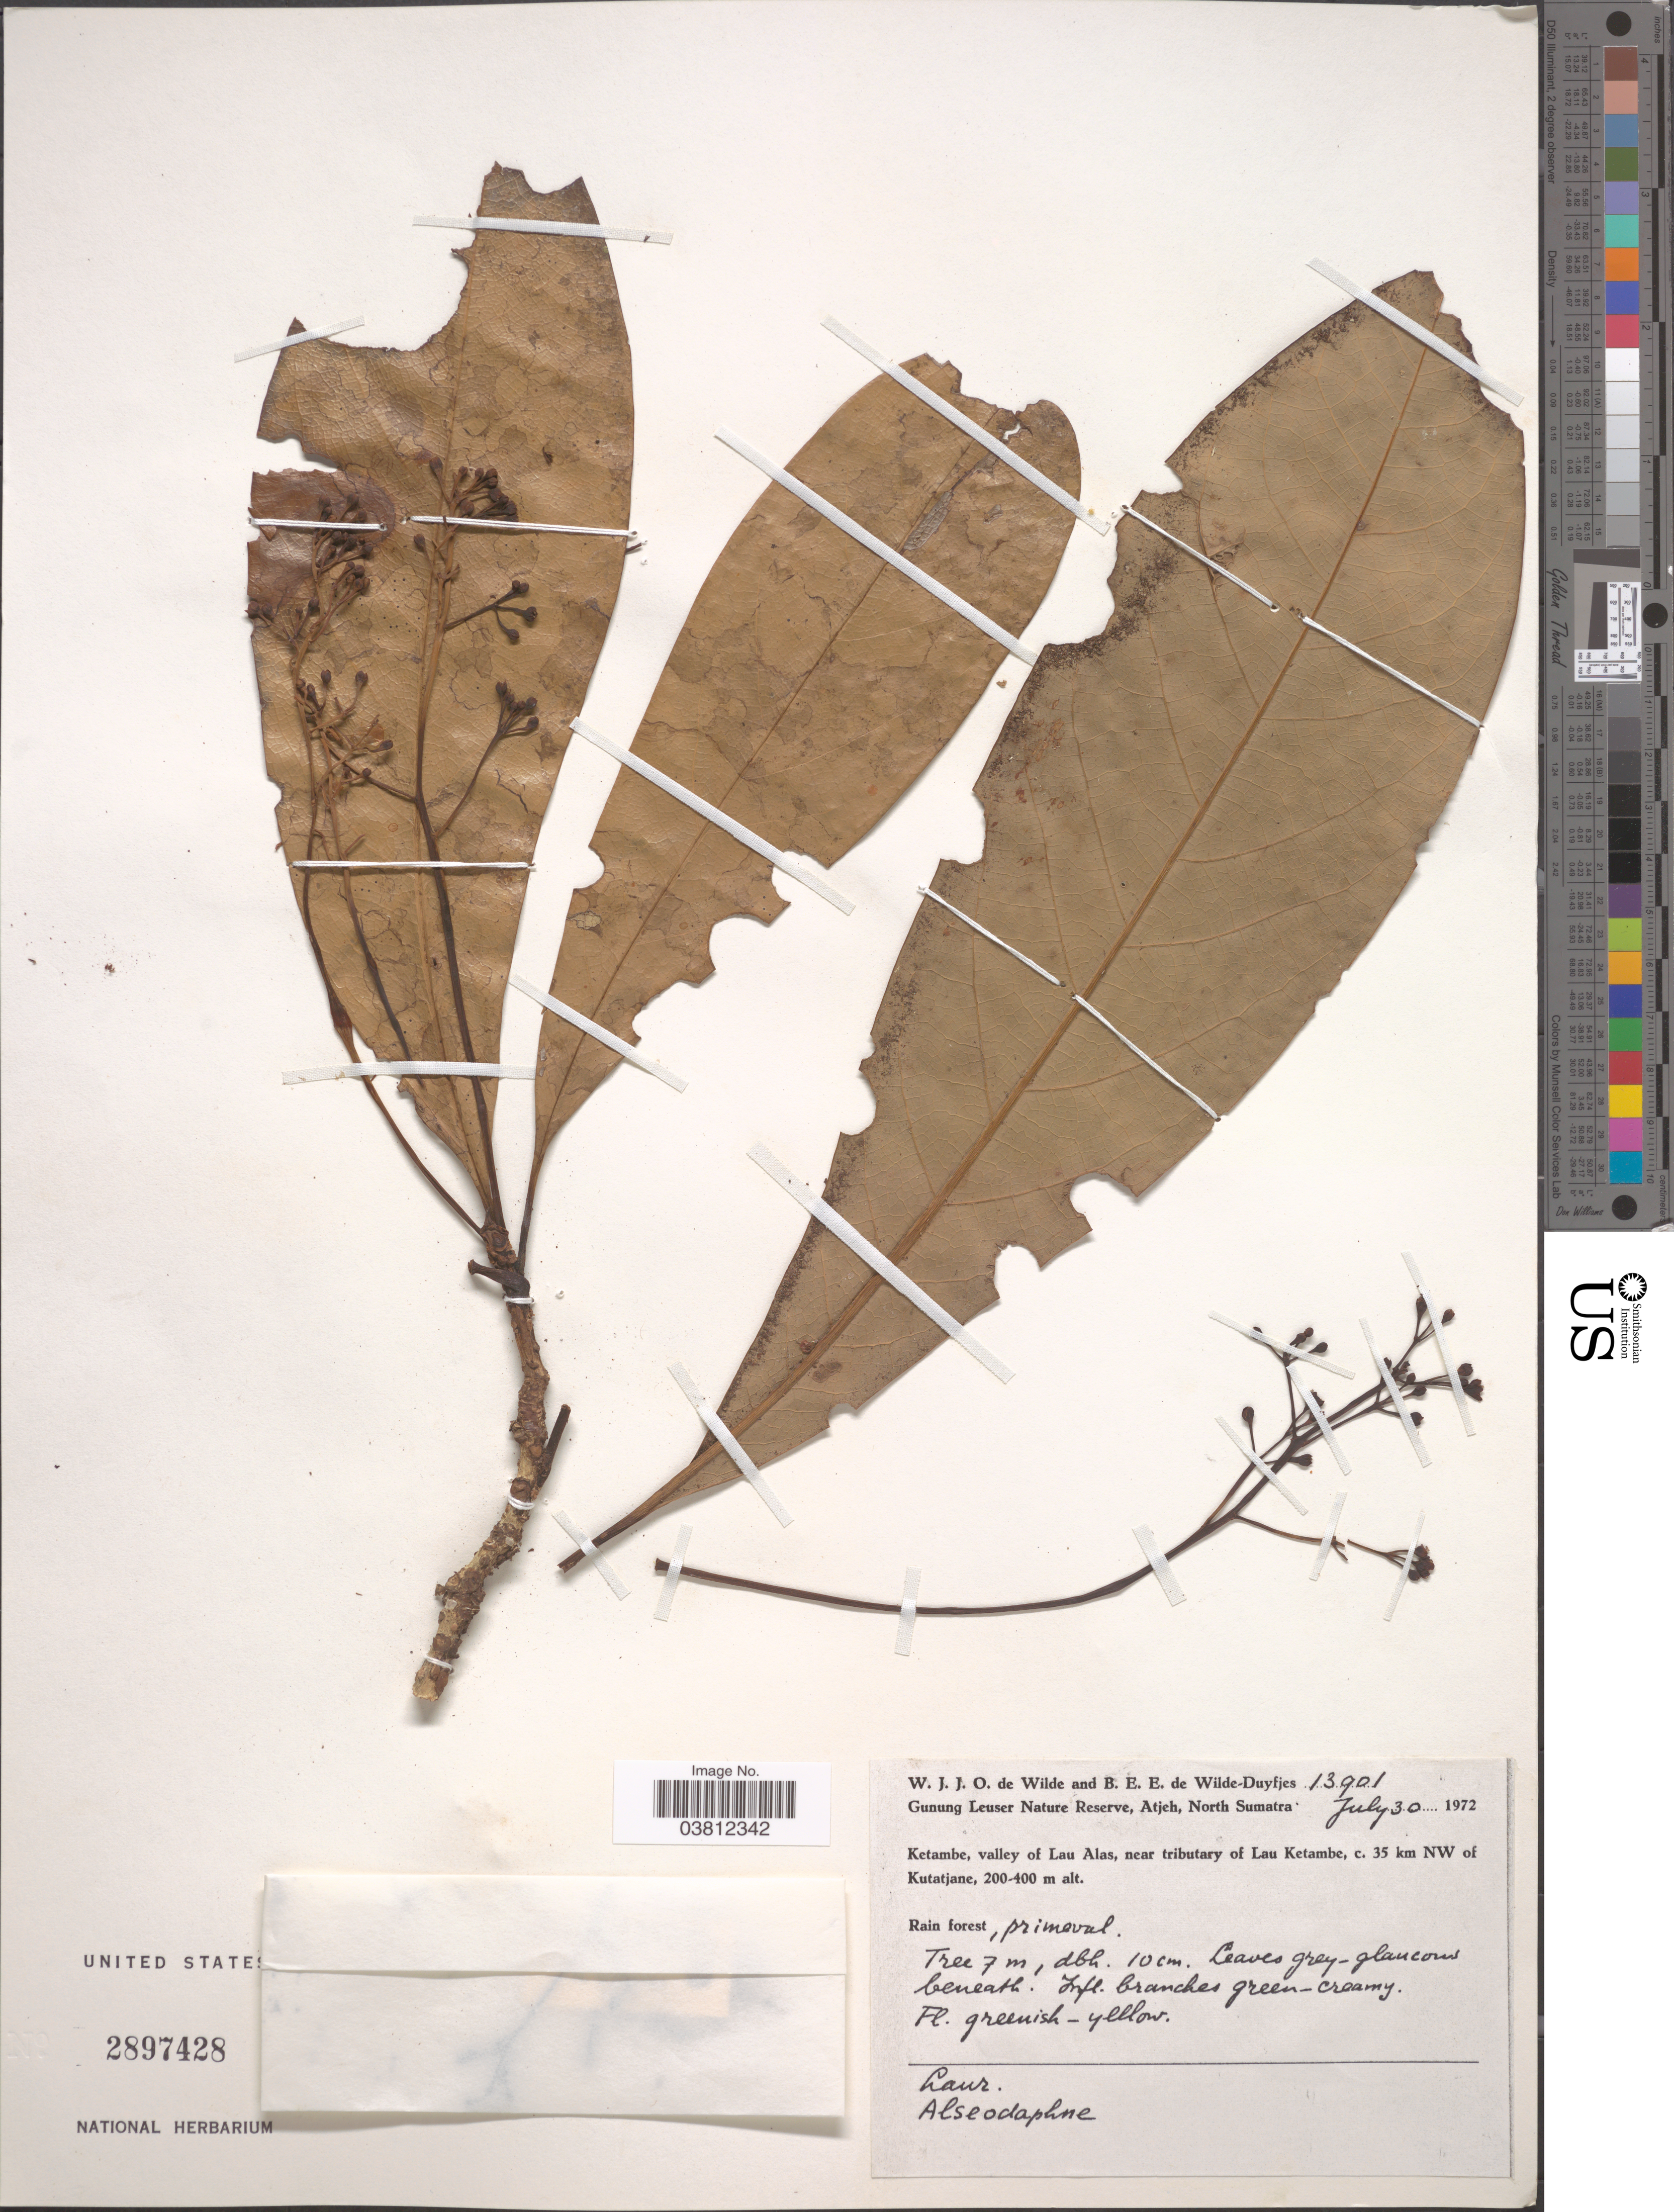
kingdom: Plantae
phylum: Tracheophyta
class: Magnoliopsida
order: Laurales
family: Lauraceae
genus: Alseodaphne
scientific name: Alseodaphne sp.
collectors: W. J. de Wilde & B. E. de Wilde-Duyfjes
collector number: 13901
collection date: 1972-07-30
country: Indonesia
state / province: Sumatra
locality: Gunung Leuser Nature Reserve, Atjeh, North Sumatra. Ketambe, valley of Lau Alas, near tributary of Lau Ketambe, c. 35 km NW of Kutatjane.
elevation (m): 200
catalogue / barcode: US 2897428